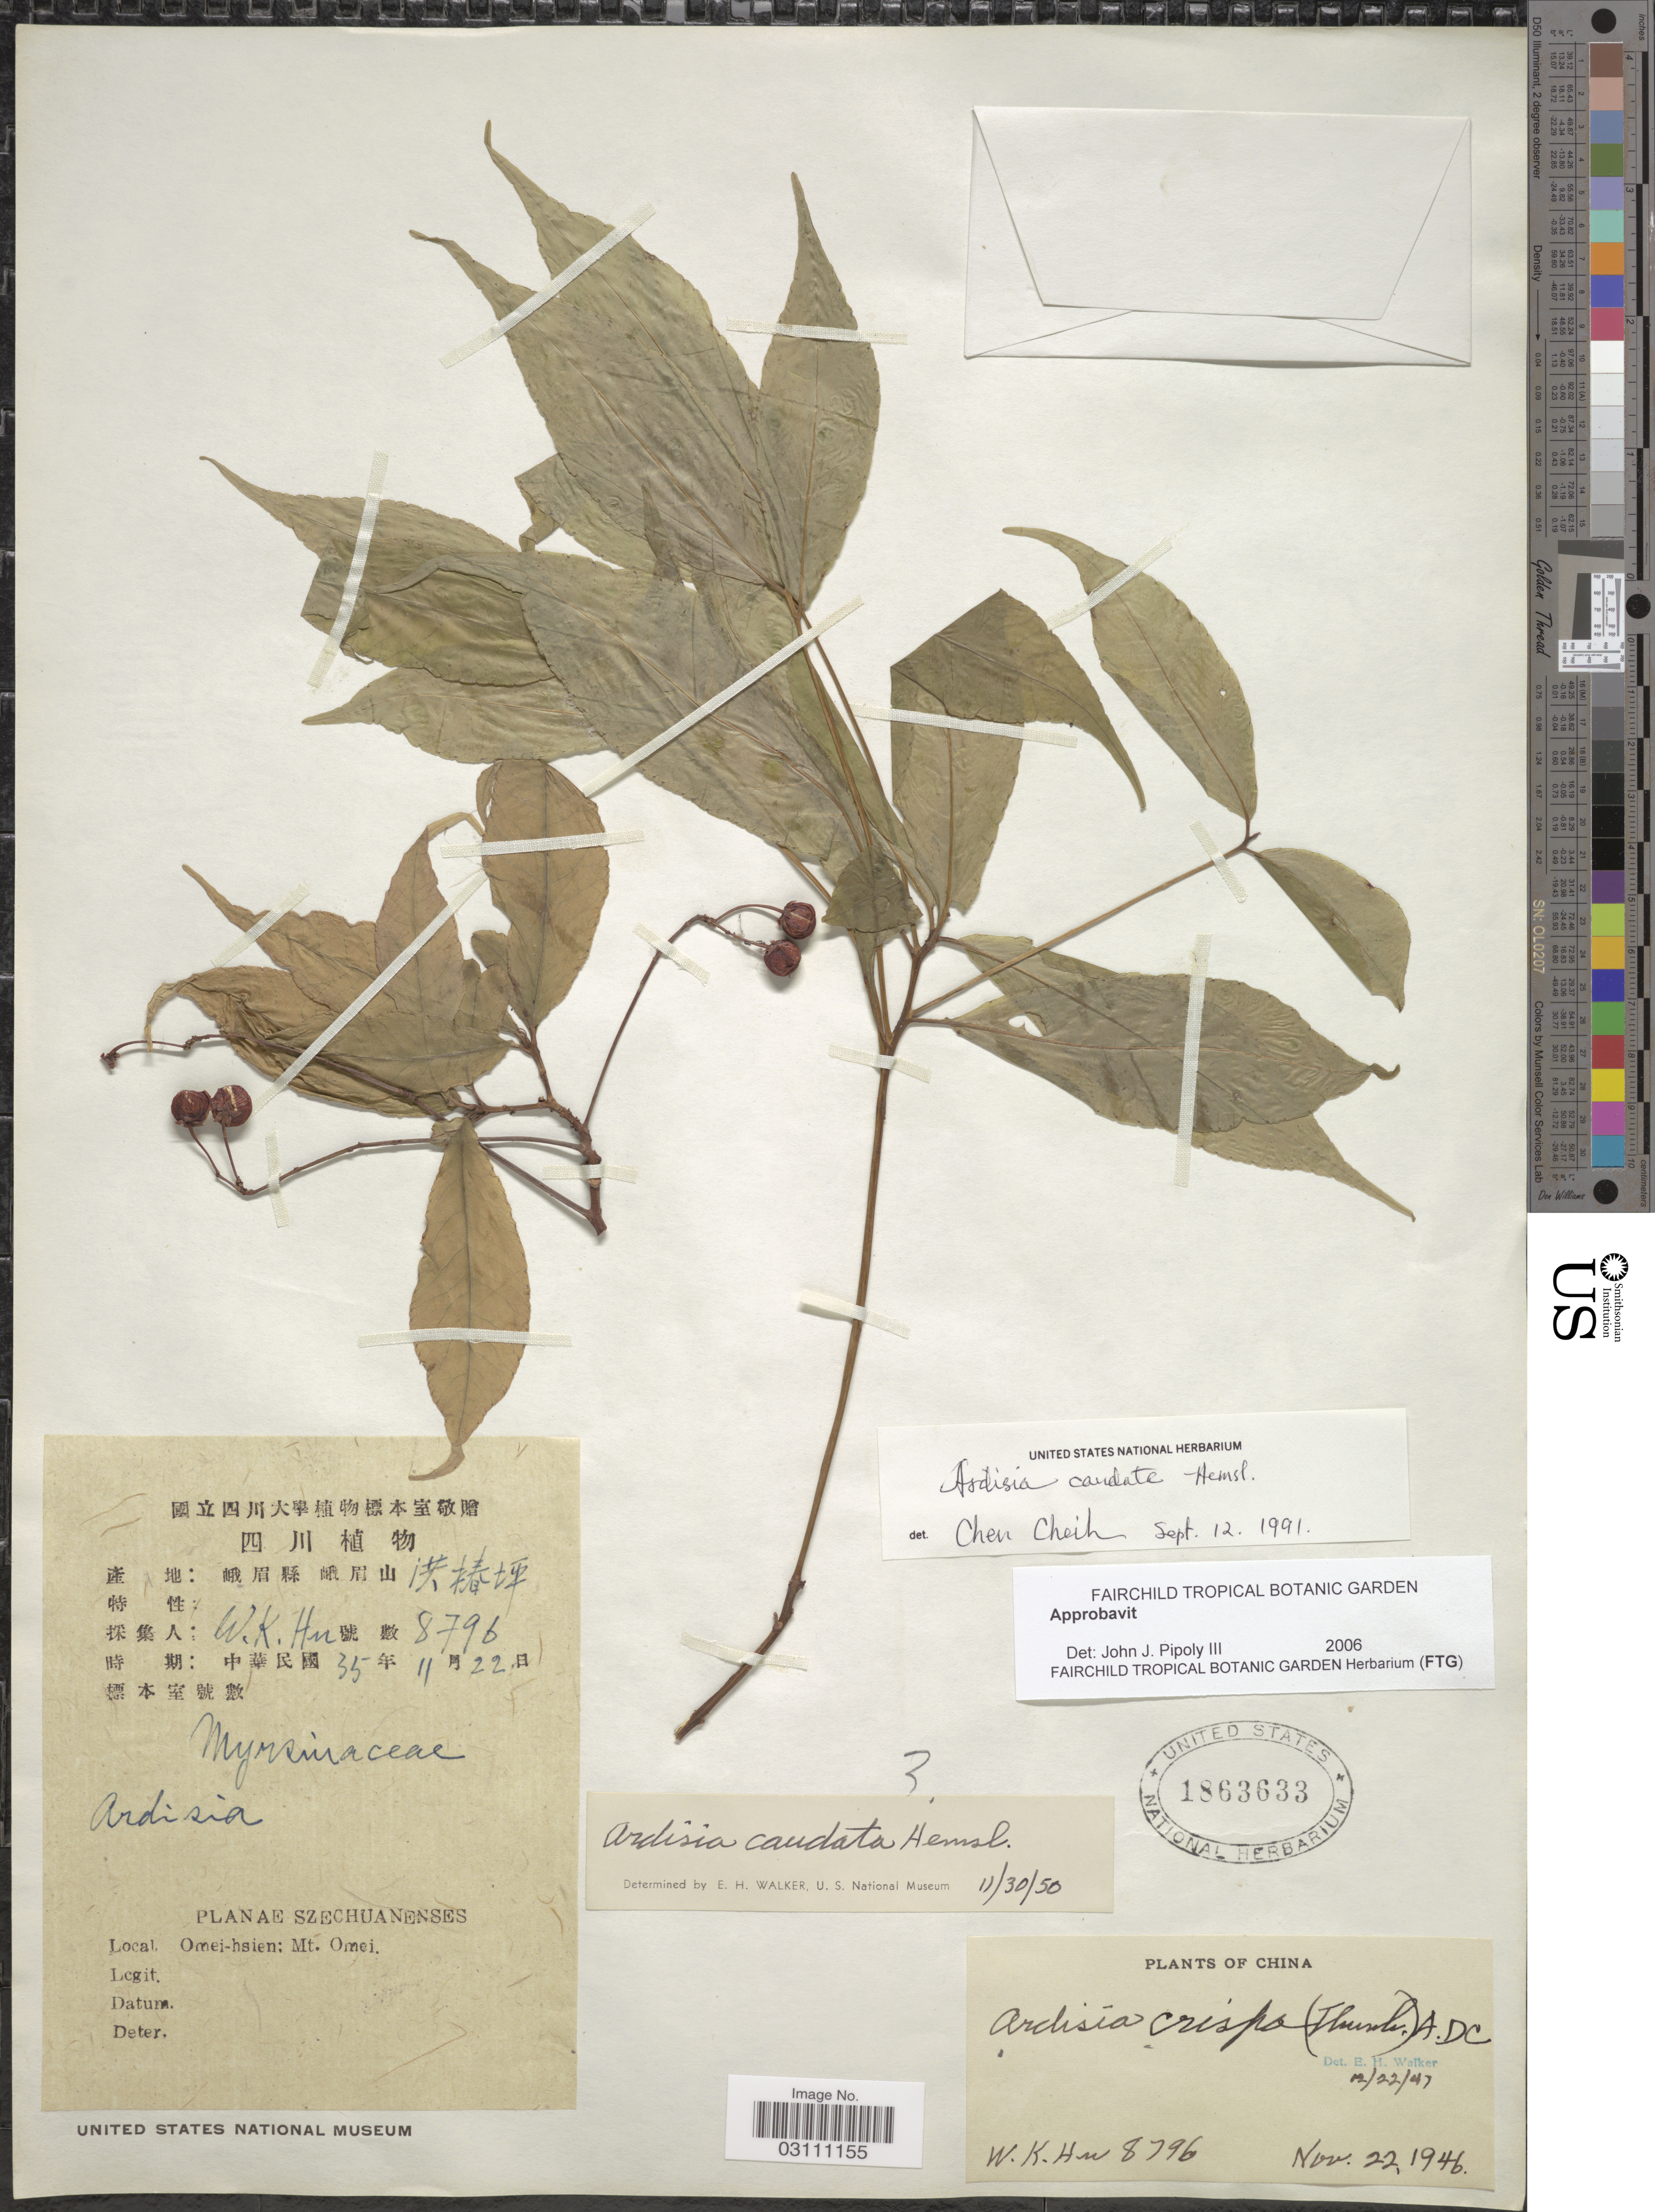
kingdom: Plantae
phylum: Tracheophyta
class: Magnoliopsida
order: Ericales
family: Primulaceae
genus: Ardisia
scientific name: Ardisia caudata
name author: Hemsl.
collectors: W. K. Hu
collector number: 8796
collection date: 1946-11-22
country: China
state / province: Sichuan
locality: Szechuanenses. Omei-hsien: Mt. Omei.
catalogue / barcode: US 1863633